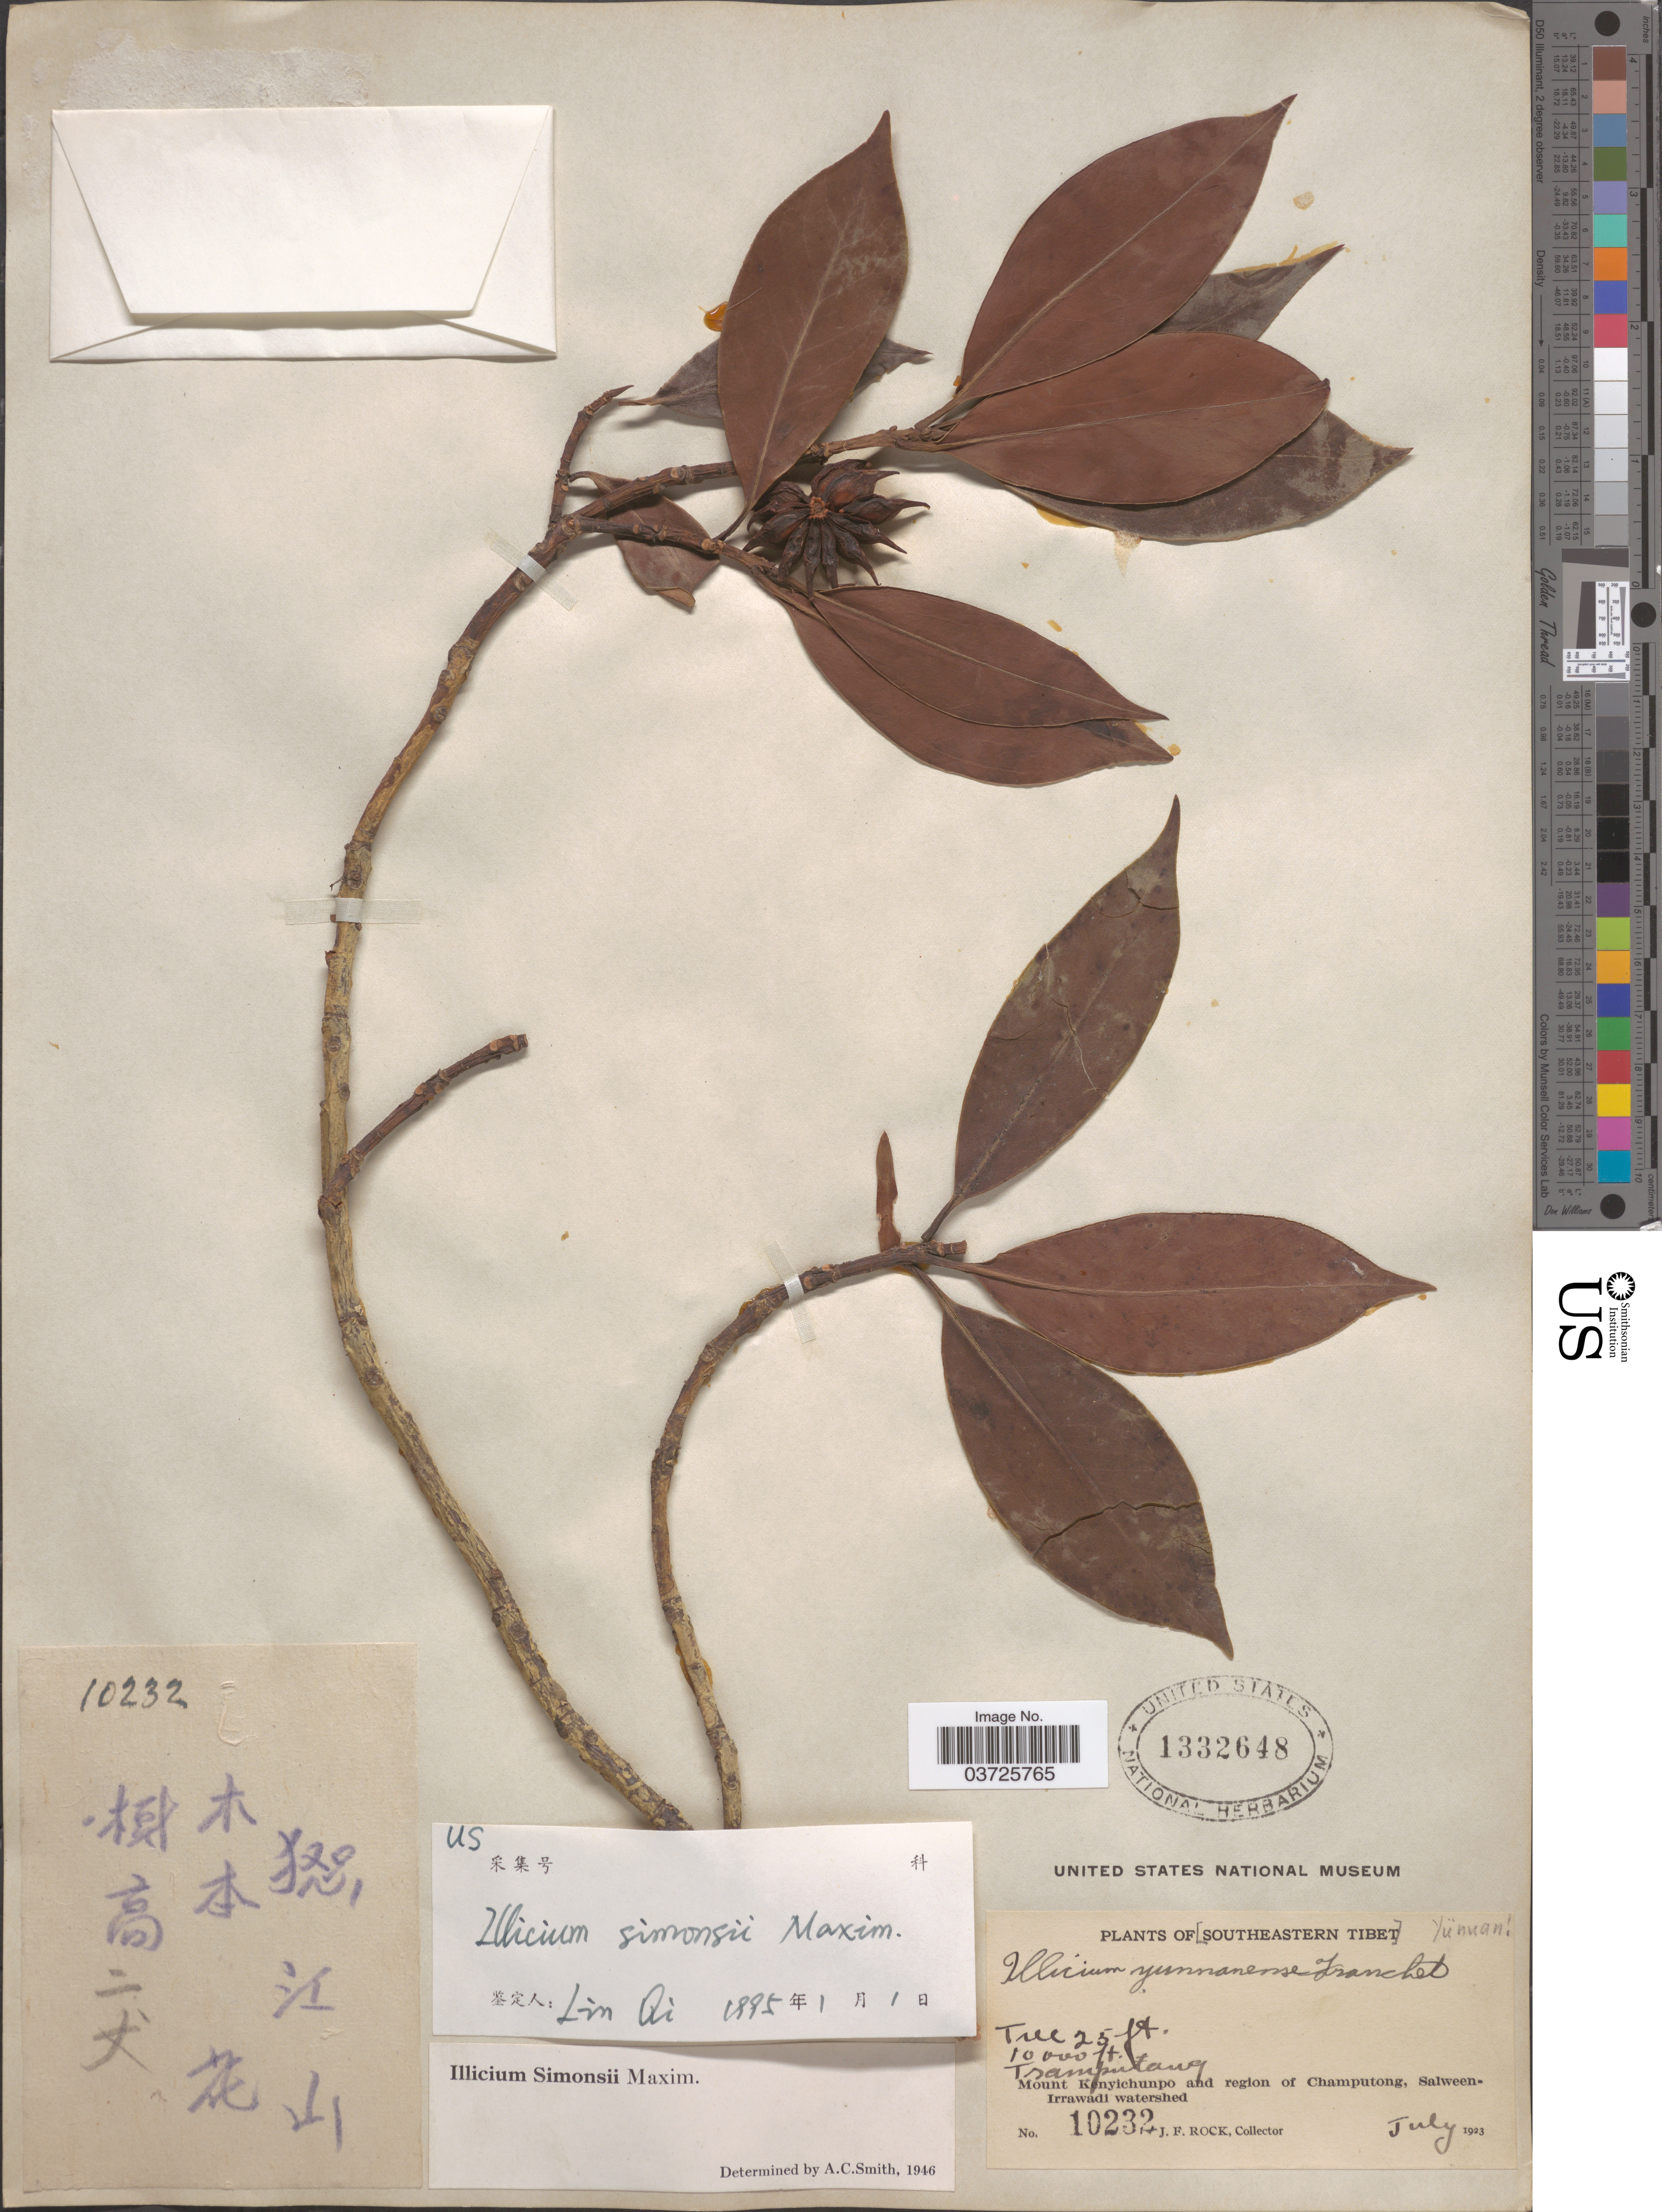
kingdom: Plantae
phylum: Tracheophyta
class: Magnoliopsida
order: Austrobaileyales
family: Schisandraceae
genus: Illicium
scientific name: Illicium simonsii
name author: Maxim.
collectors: J. Rock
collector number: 10232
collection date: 1923-07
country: China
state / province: Yunnan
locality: Tsamputang. Mount Kenyichunpo and region of Champutong, Salween-Irrawadi watershed.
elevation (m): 3048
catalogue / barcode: US 1332648